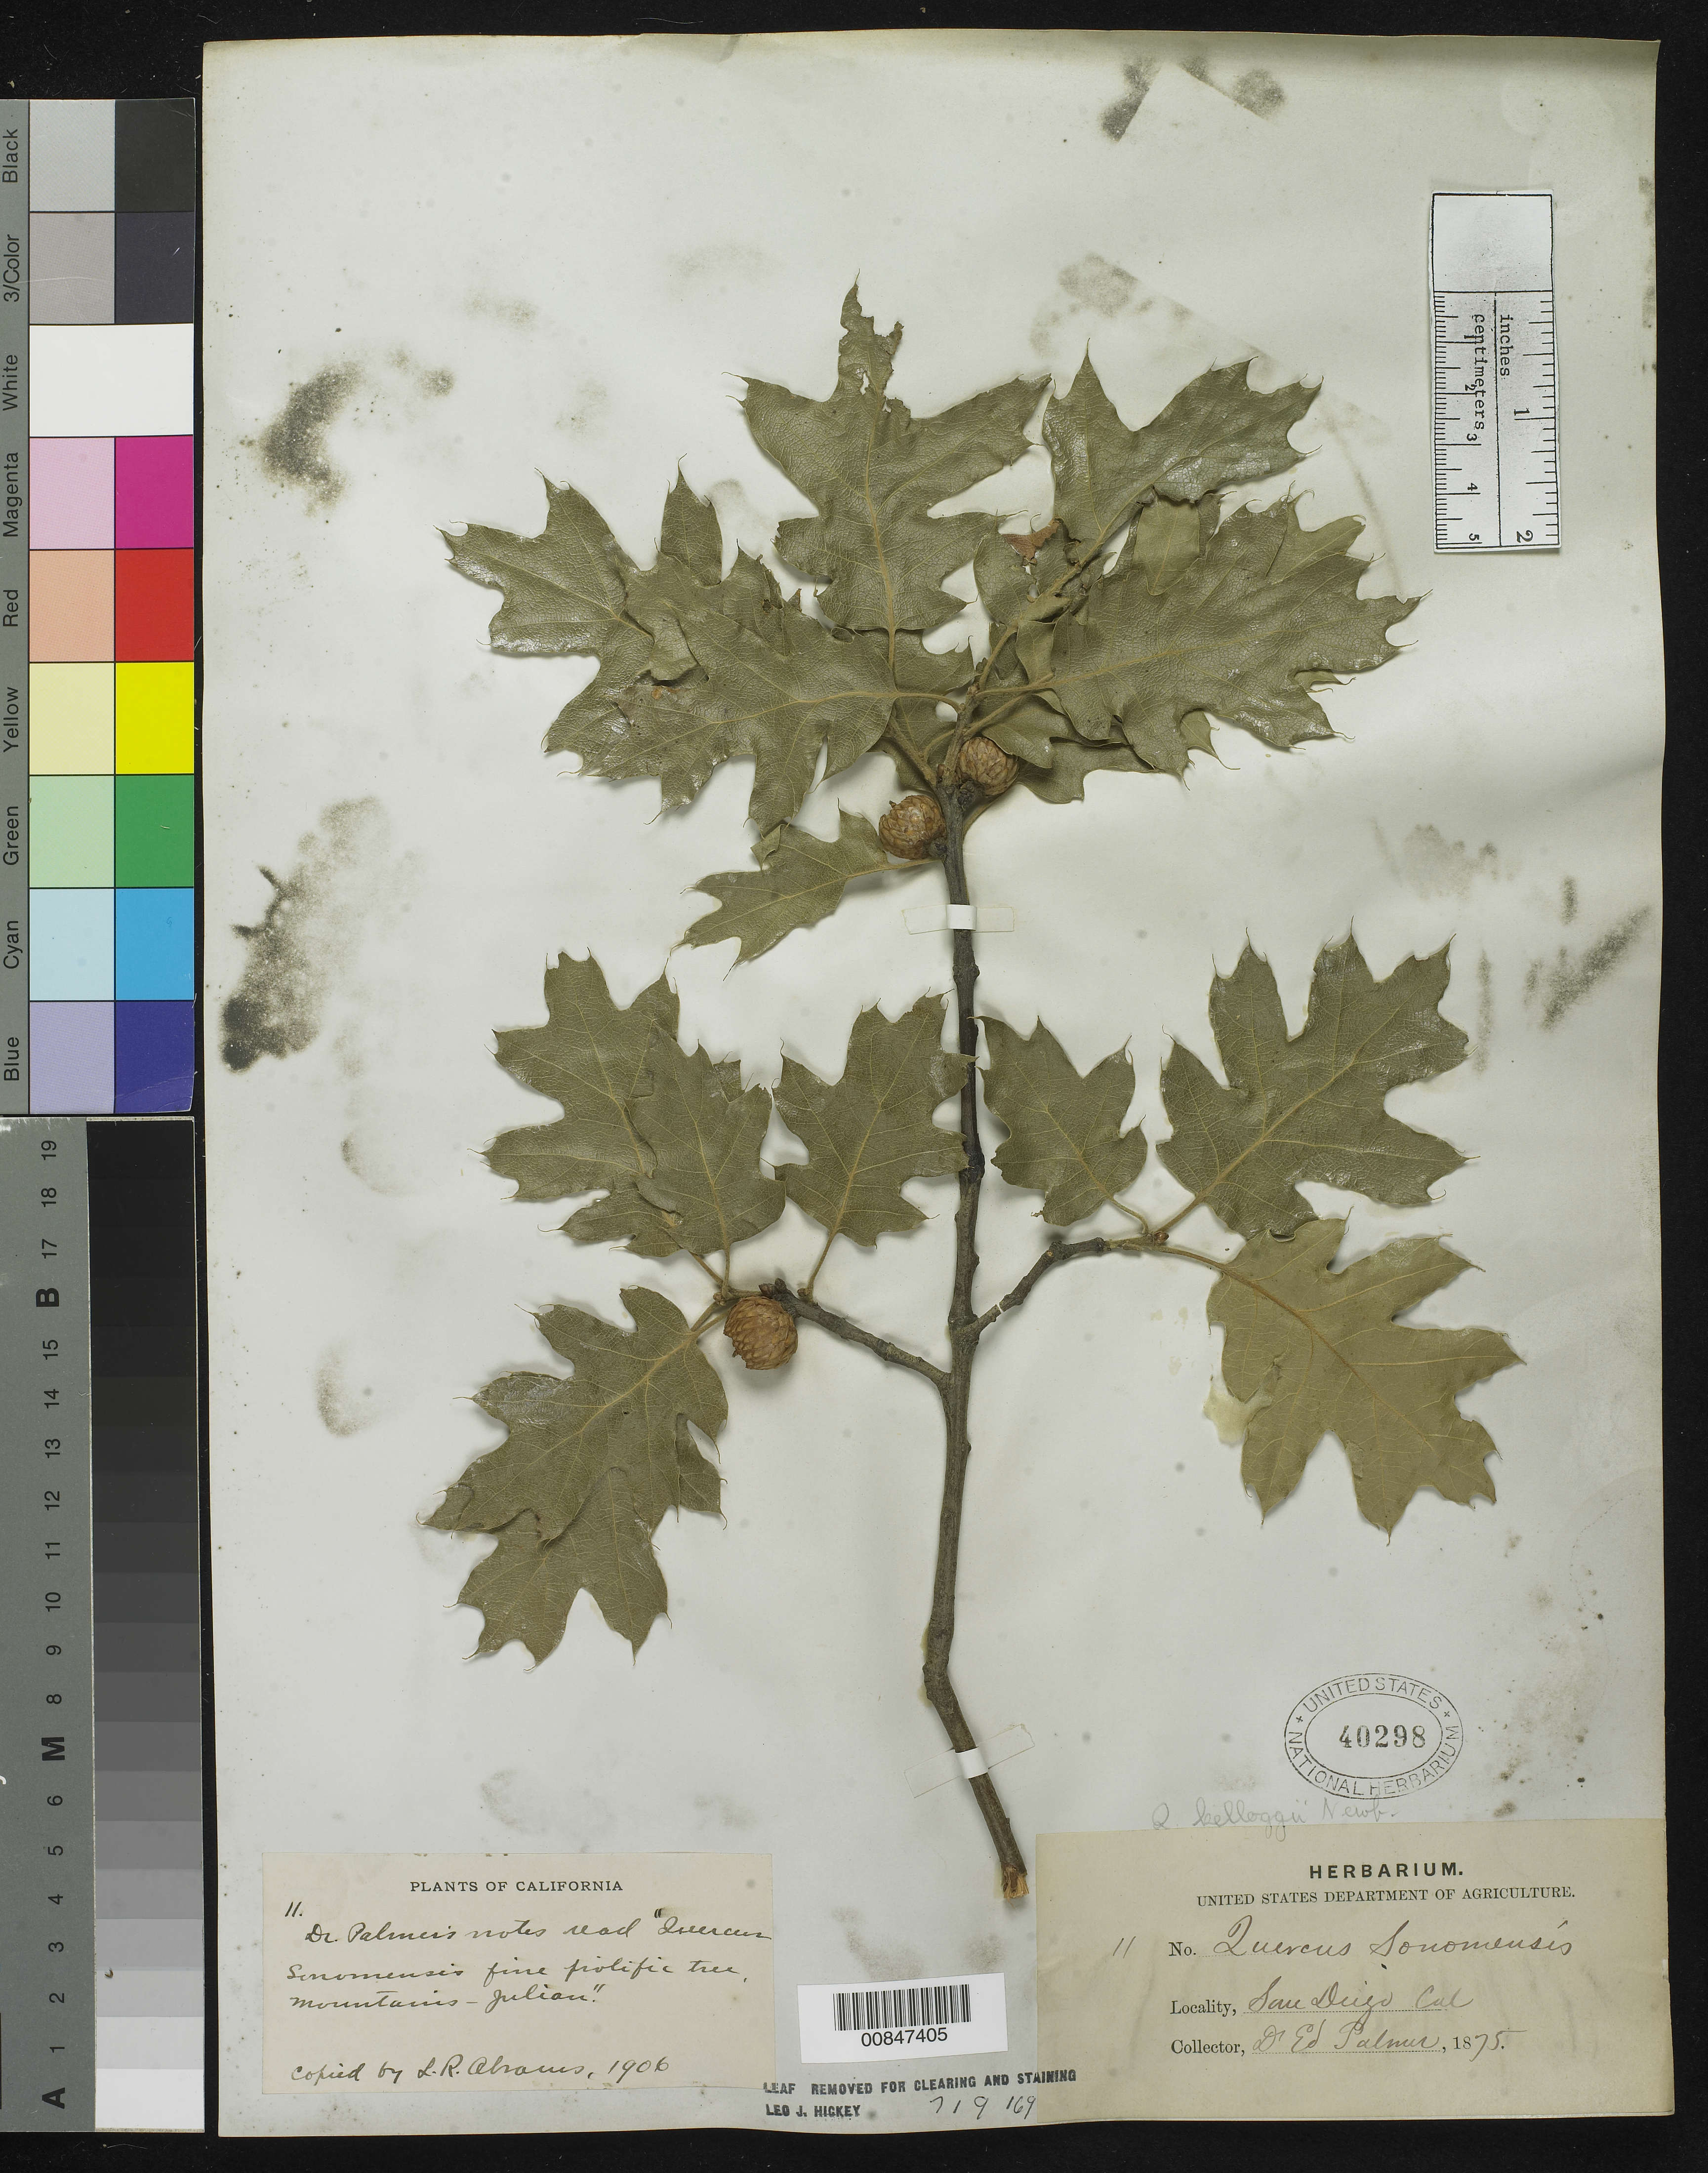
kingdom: Plantae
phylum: Tracheophyta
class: Magnoliopsida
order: Fagales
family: Fagaceae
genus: Quercus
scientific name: Quercus kelloggii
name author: Newb.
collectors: E. Palmer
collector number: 11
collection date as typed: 1875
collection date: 1875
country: United States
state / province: California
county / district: San Diego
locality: San Diego, California.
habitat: Mountains.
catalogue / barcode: US 40298